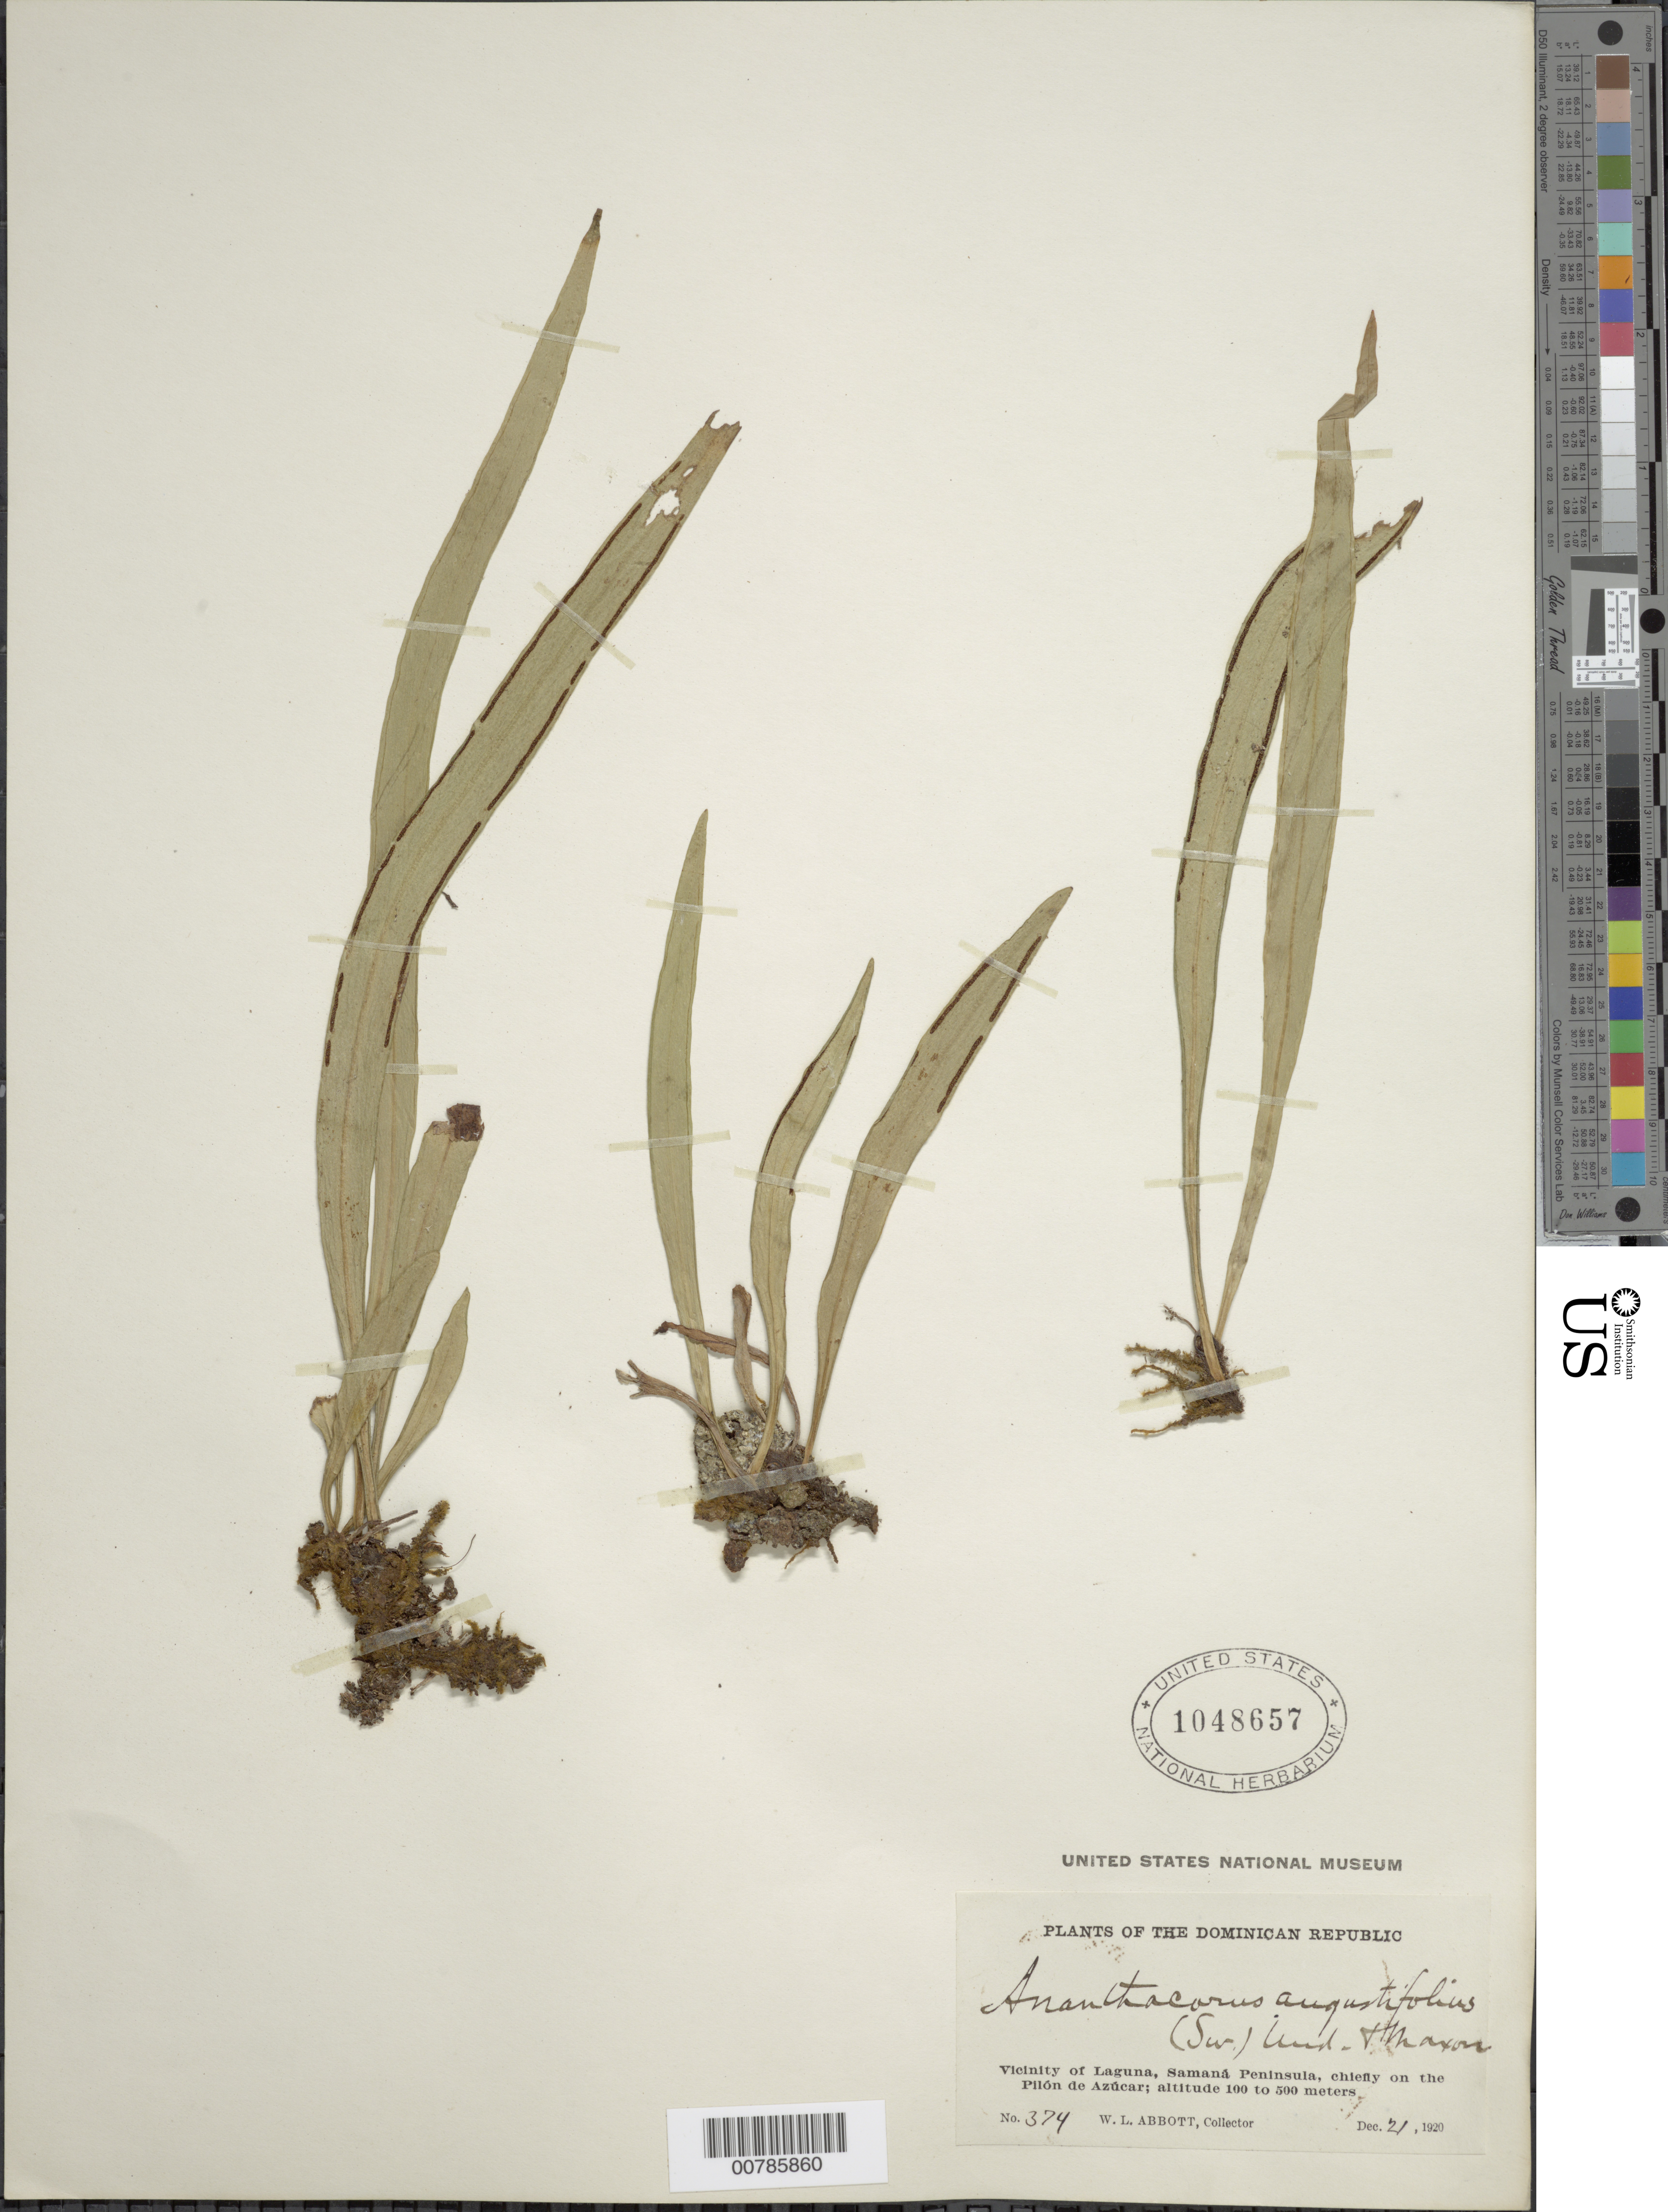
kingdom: Plantae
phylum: Tracheophyta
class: Polypodiopsida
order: Polypodiales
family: Pteridaceae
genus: Ananthacorus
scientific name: Ananthacorus angustifolius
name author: (Sw.) Underw. & Maxon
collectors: W. L. Abbott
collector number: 374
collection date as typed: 21 Dec 1920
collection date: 1920-12-21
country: Dominican Republic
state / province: Samana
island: Hispaniola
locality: Laguna, vicinity; Samaná Peninsula, chiefly on the Pilón de Azúcar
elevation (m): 100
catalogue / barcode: US 1048657